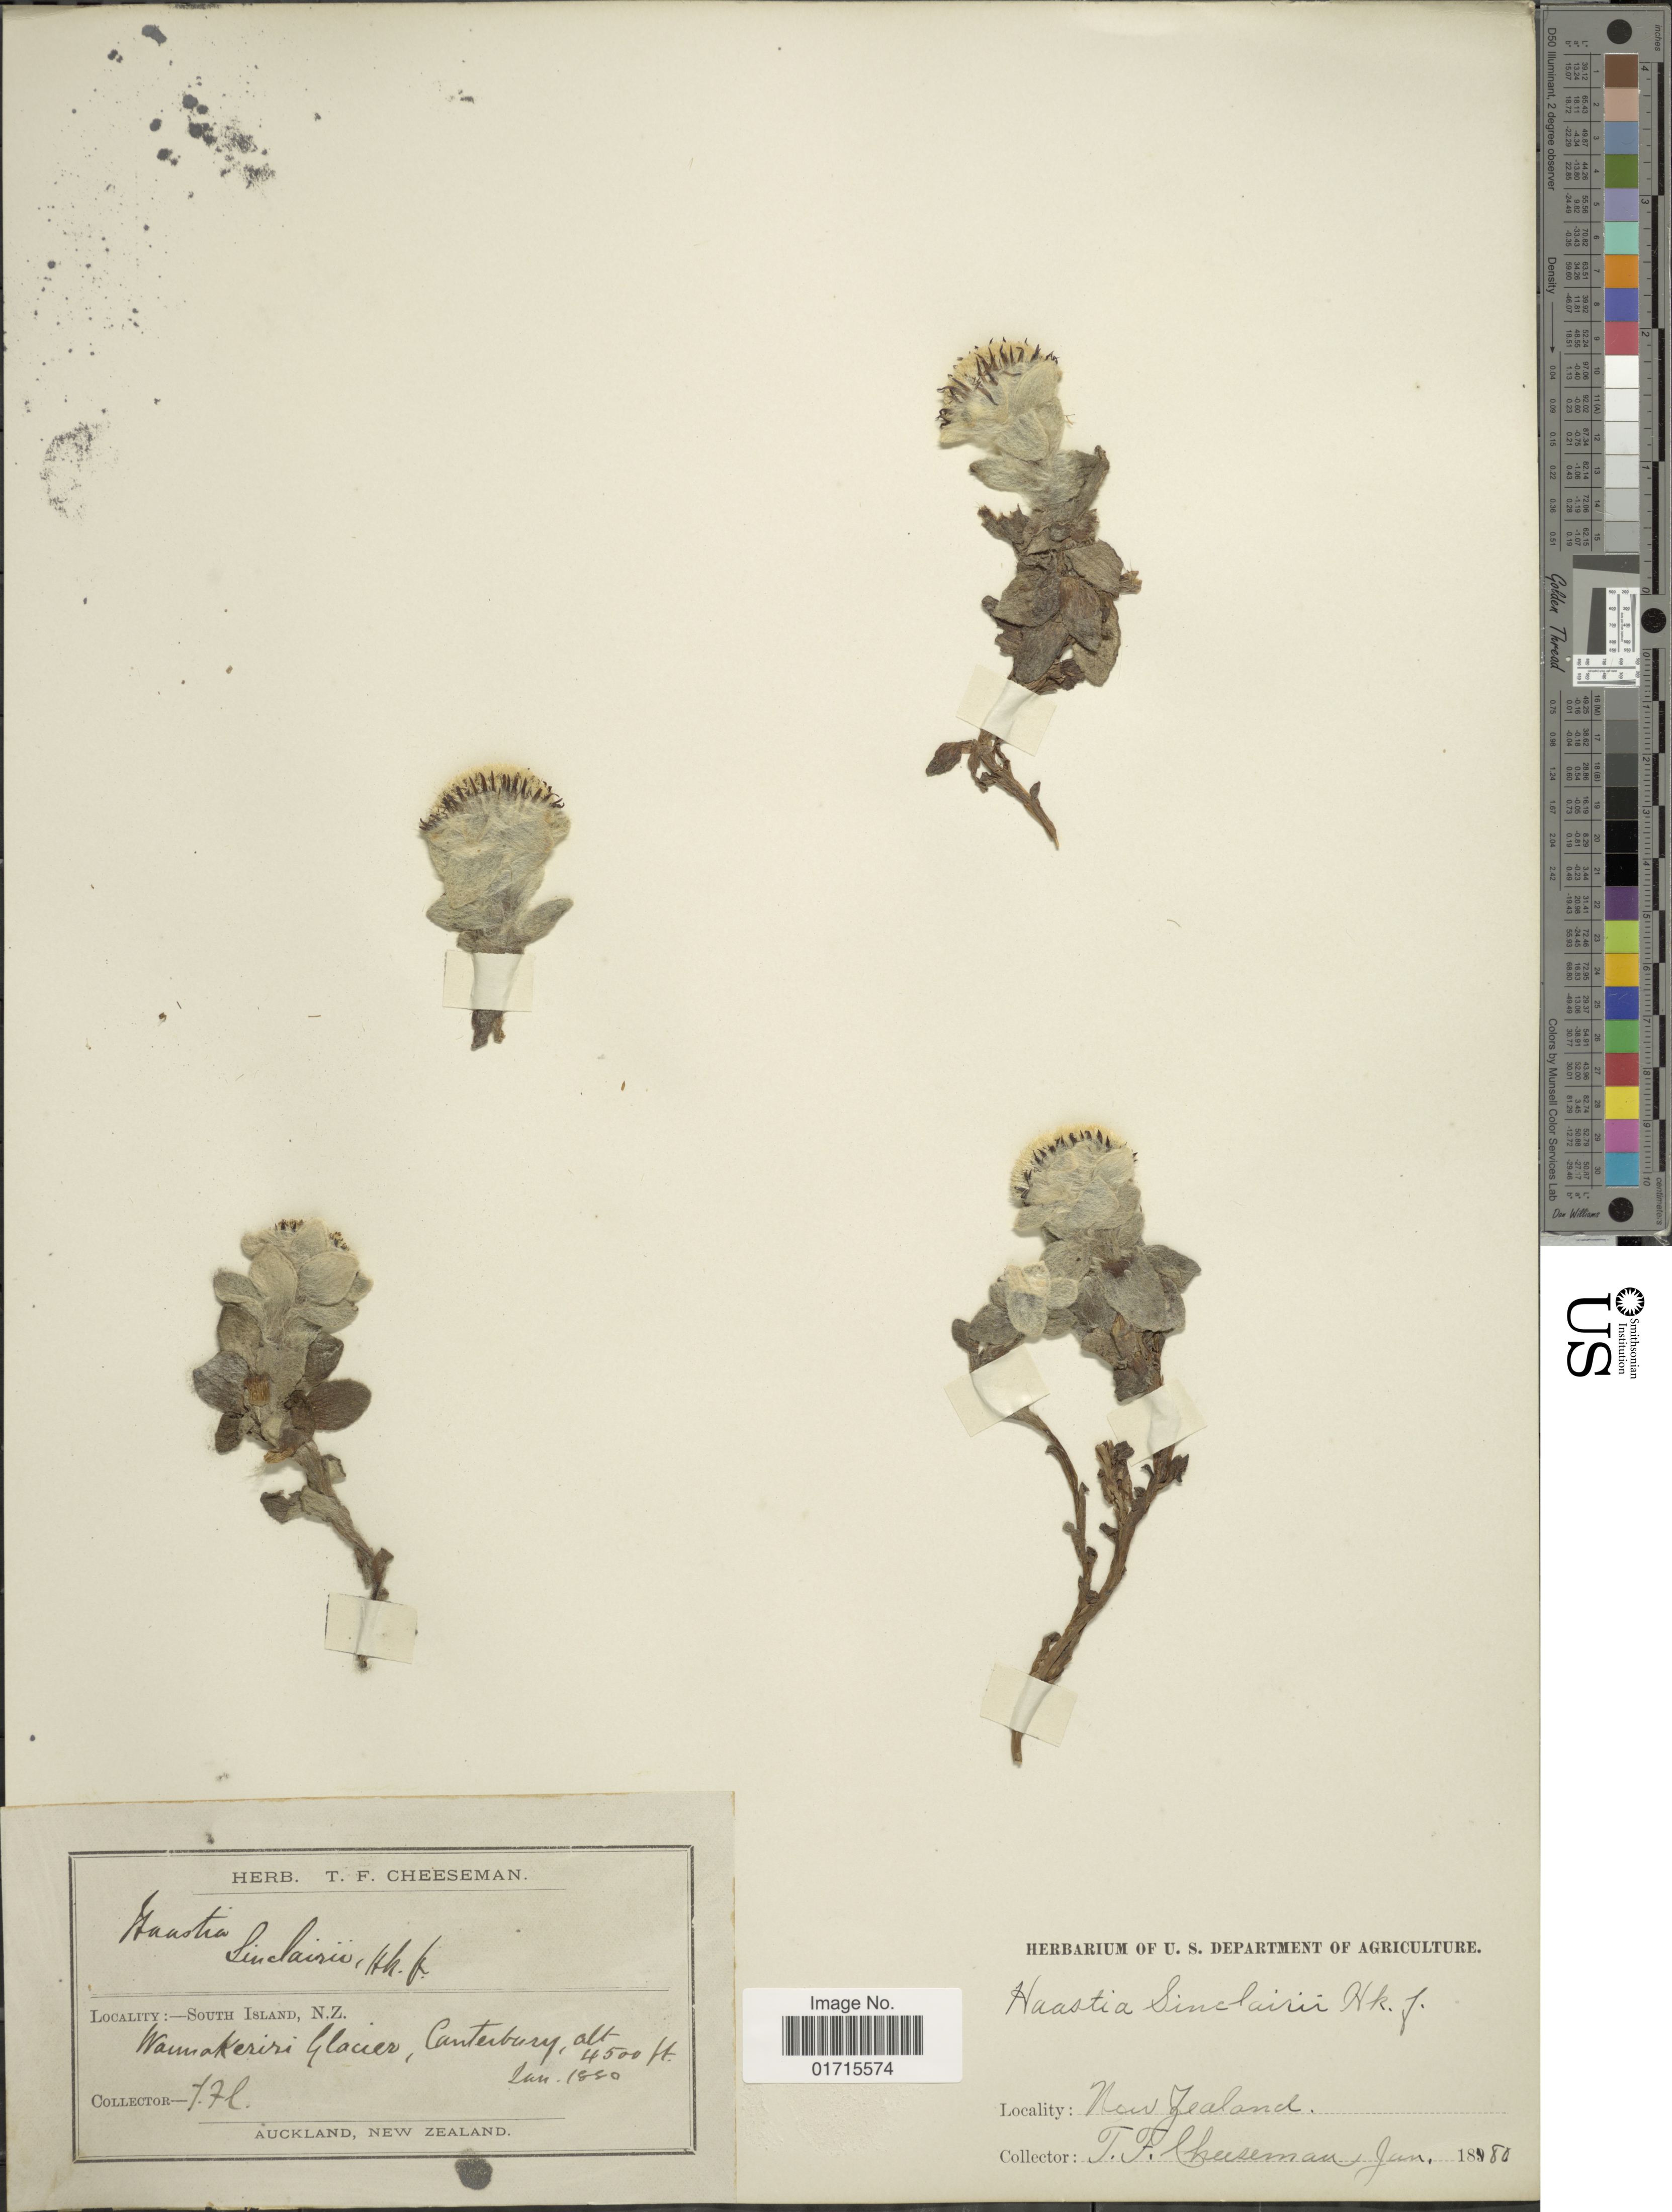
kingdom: Plantae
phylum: Tracheophyta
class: Magnoliopsida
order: Asterales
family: Asteraceae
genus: Haastia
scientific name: Haastia sinclairii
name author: Hook. f.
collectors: T. F. Cheeseman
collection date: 1840-01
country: New Zealand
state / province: Canterbury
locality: Wamakeriri Glacier, Canterbury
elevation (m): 1372